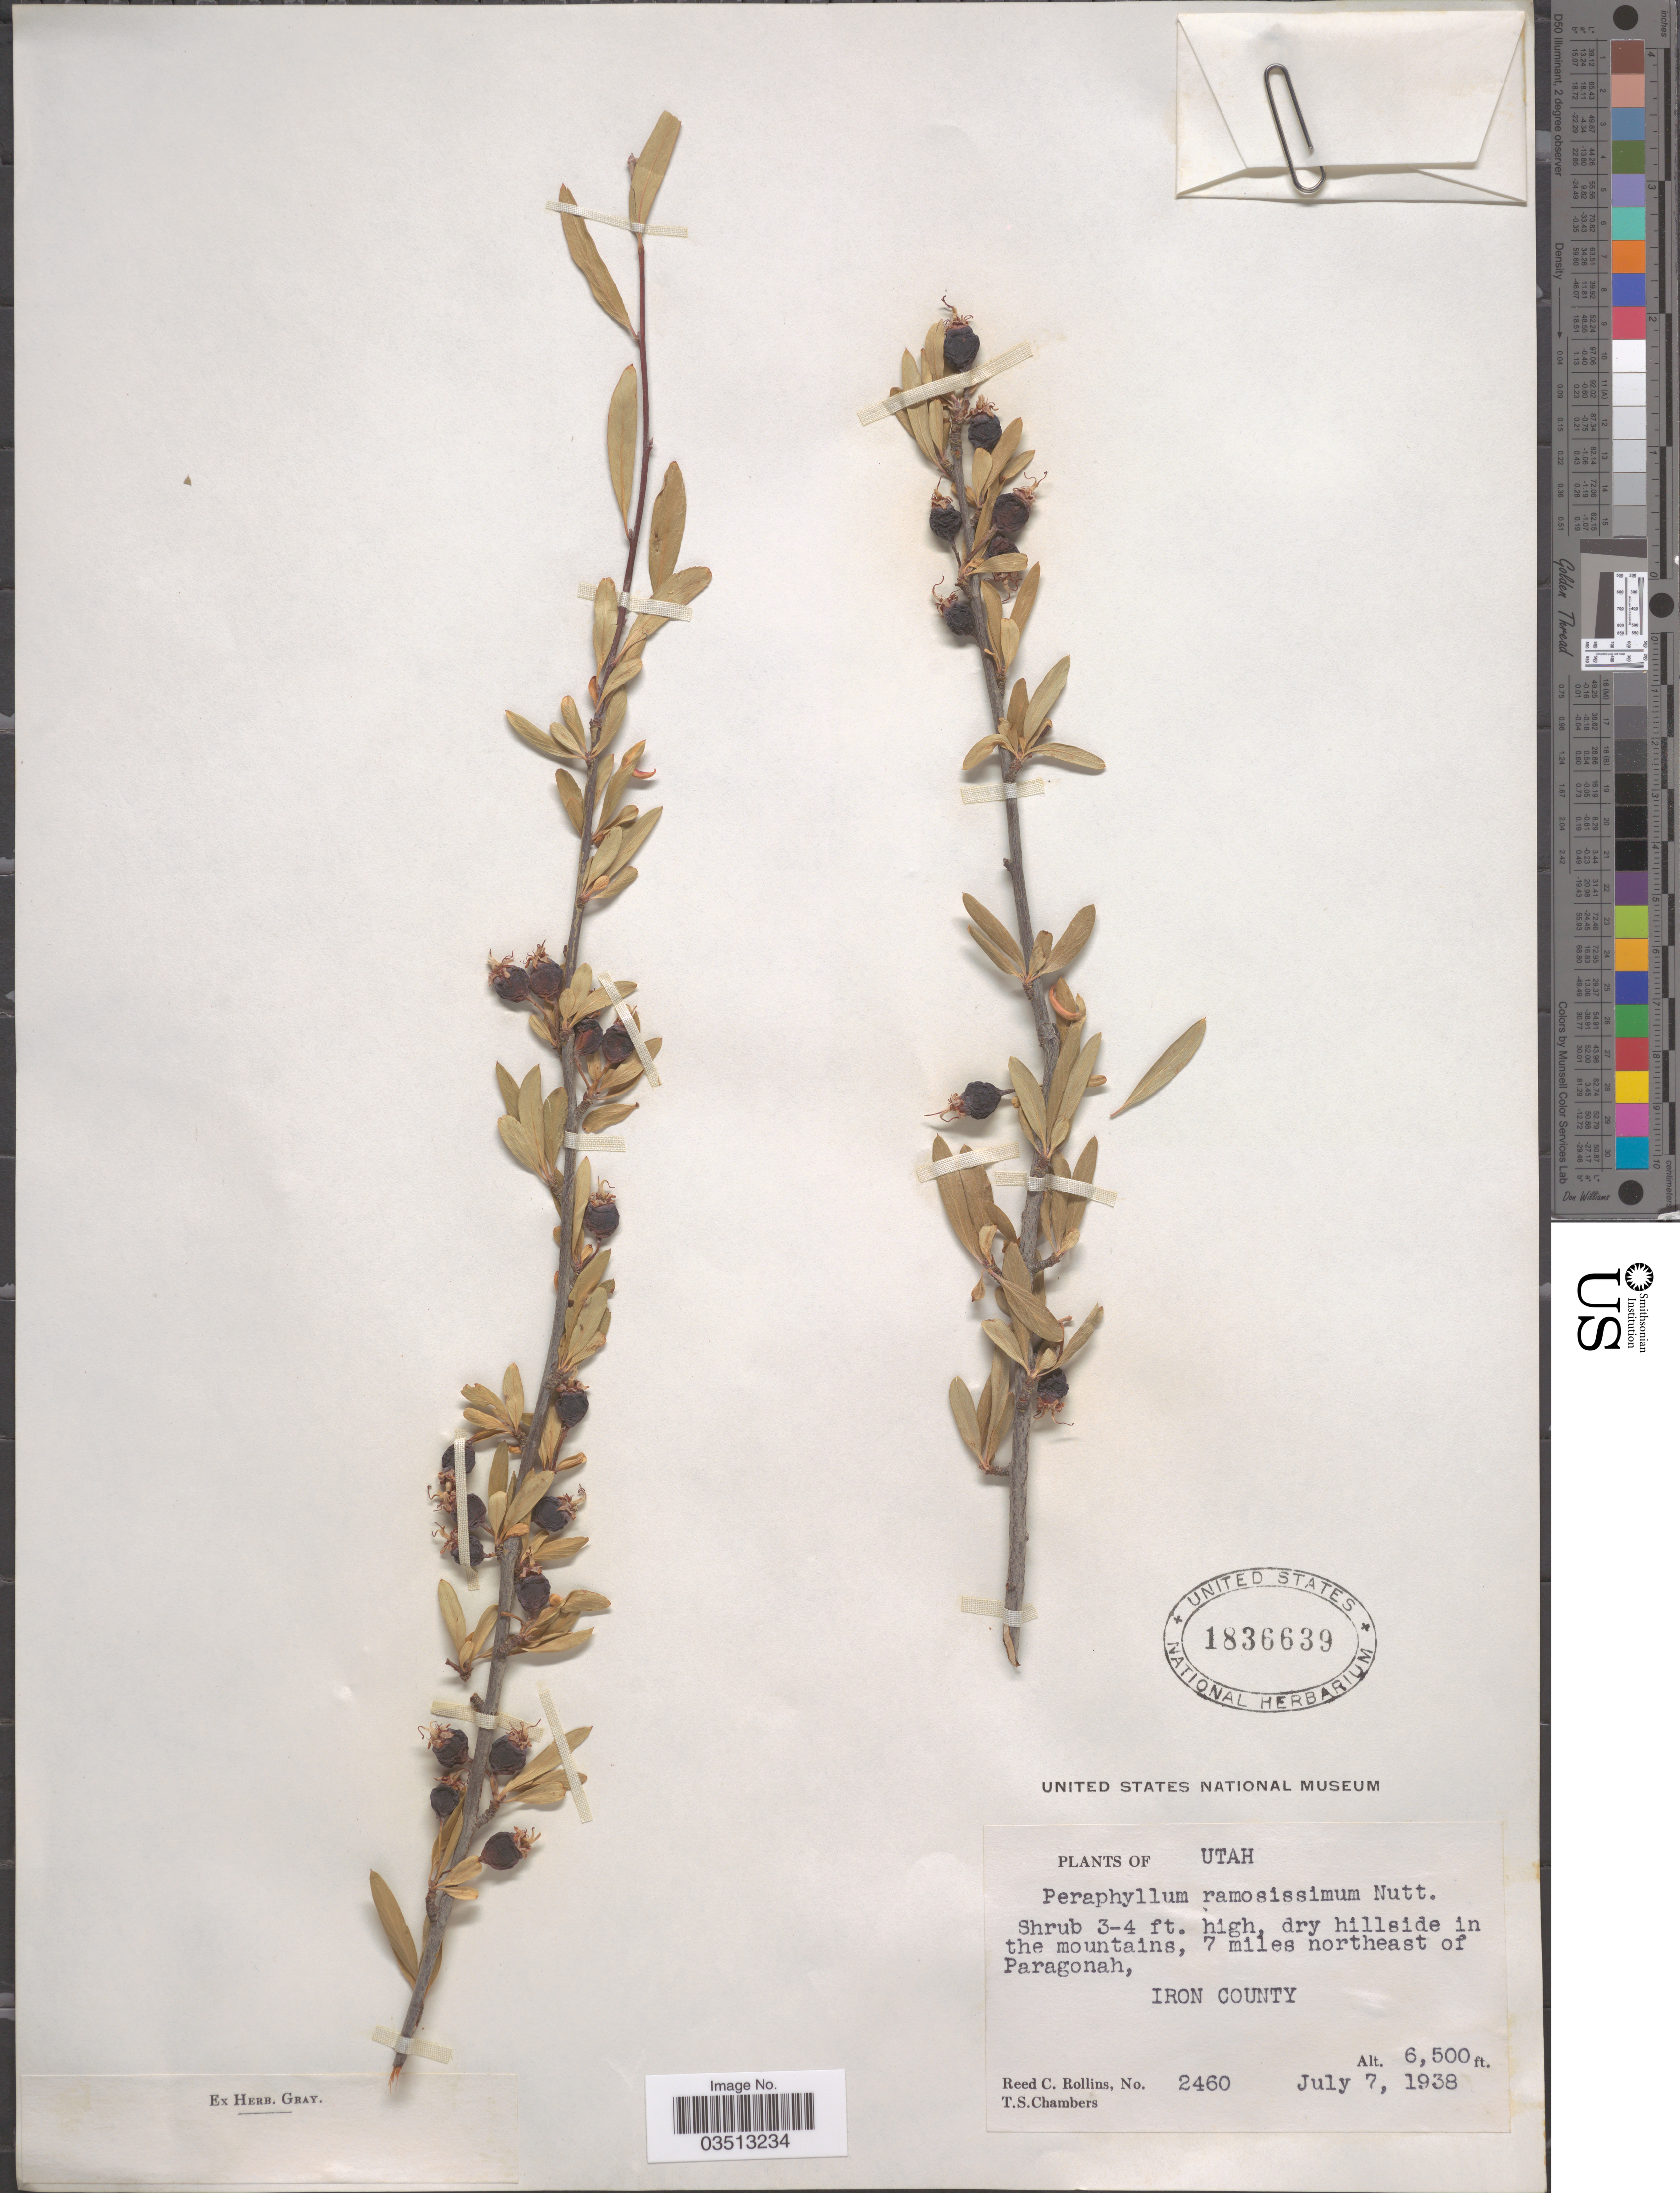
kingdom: Plantae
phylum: Tracheophyta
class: Magnoliopsida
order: Rosales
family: Rosaceae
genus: Peraphyllum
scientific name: Peraphyllum ramosissimum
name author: Nutt.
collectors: R. C. Rollins & T. Chambers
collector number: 2460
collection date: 1938-07-07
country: United States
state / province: Utah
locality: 7 miles northeast of Paragonah, Iron County.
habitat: dry hillside in the mountains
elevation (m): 1981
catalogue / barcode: US 1836639